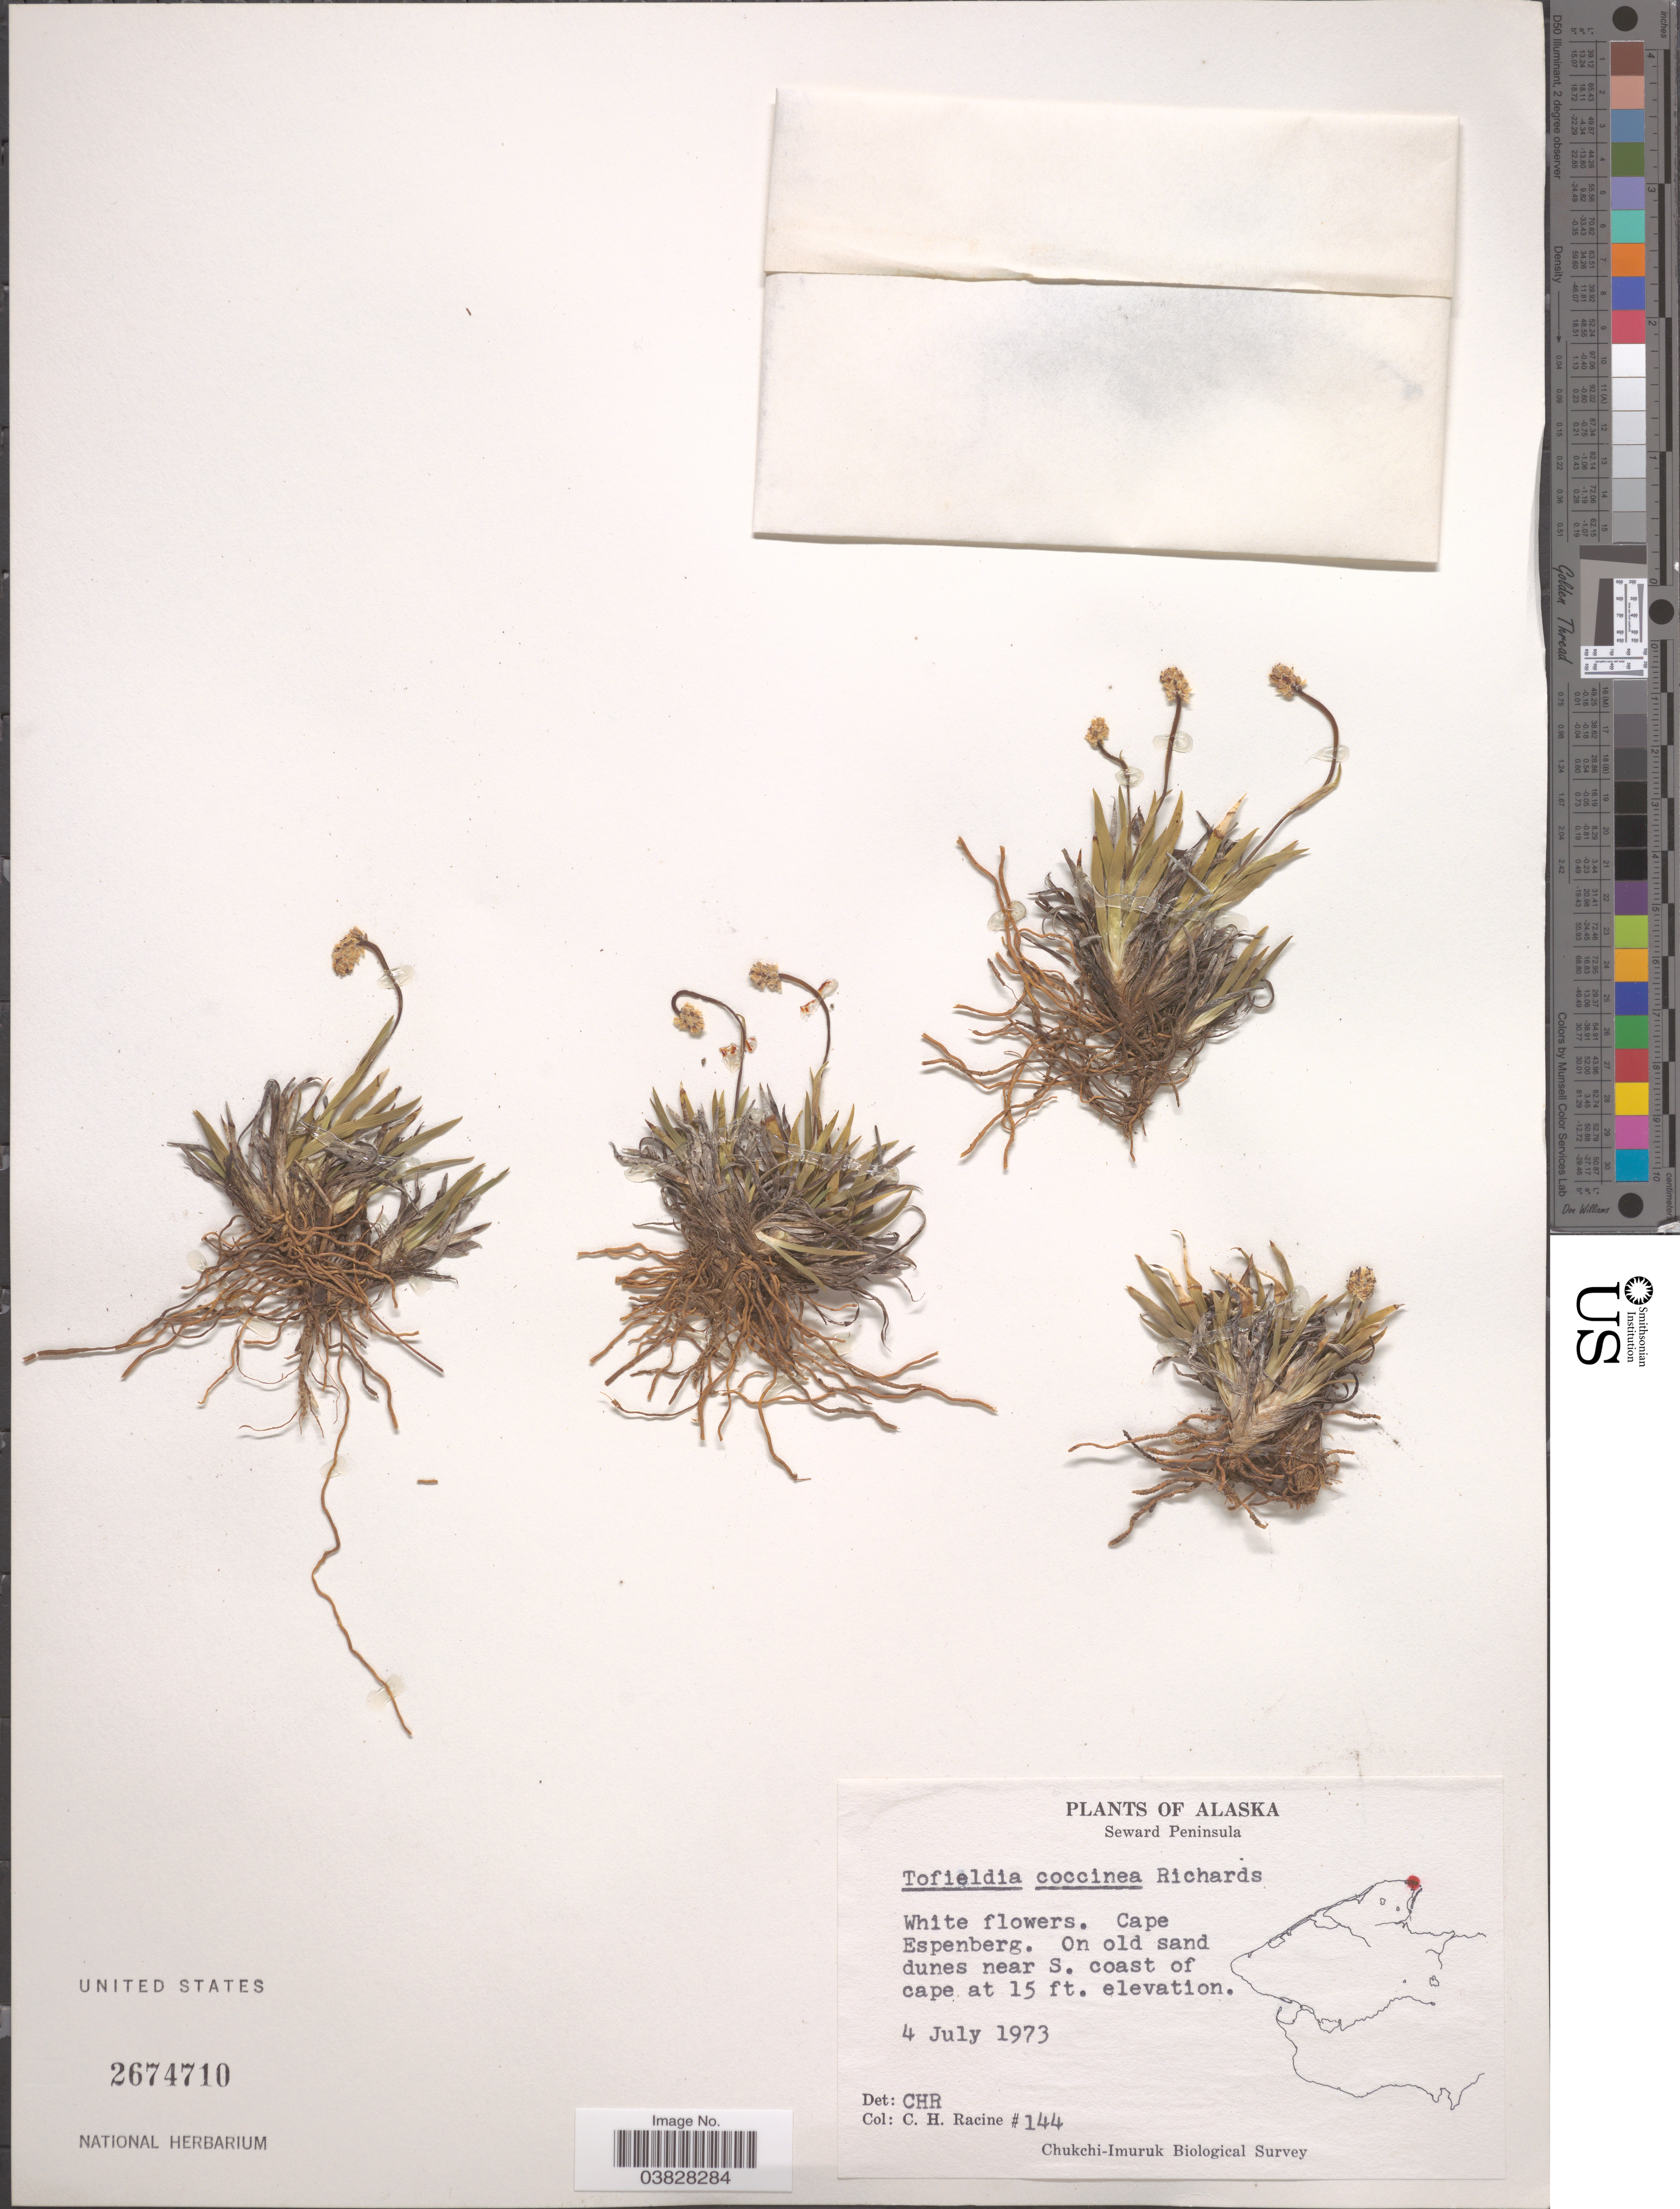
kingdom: Plantae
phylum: Tracheophyta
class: Liliopsida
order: Alismatales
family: Tofieldiaceae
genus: Tofieldia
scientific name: Tofieldia coccinea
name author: Richardson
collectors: C. Racine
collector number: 144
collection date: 1973-07-04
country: United States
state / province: Alaska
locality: Seward Peninsula. Cape Espenberg. Near S. coast of cape.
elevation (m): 5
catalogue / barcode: US 2674710